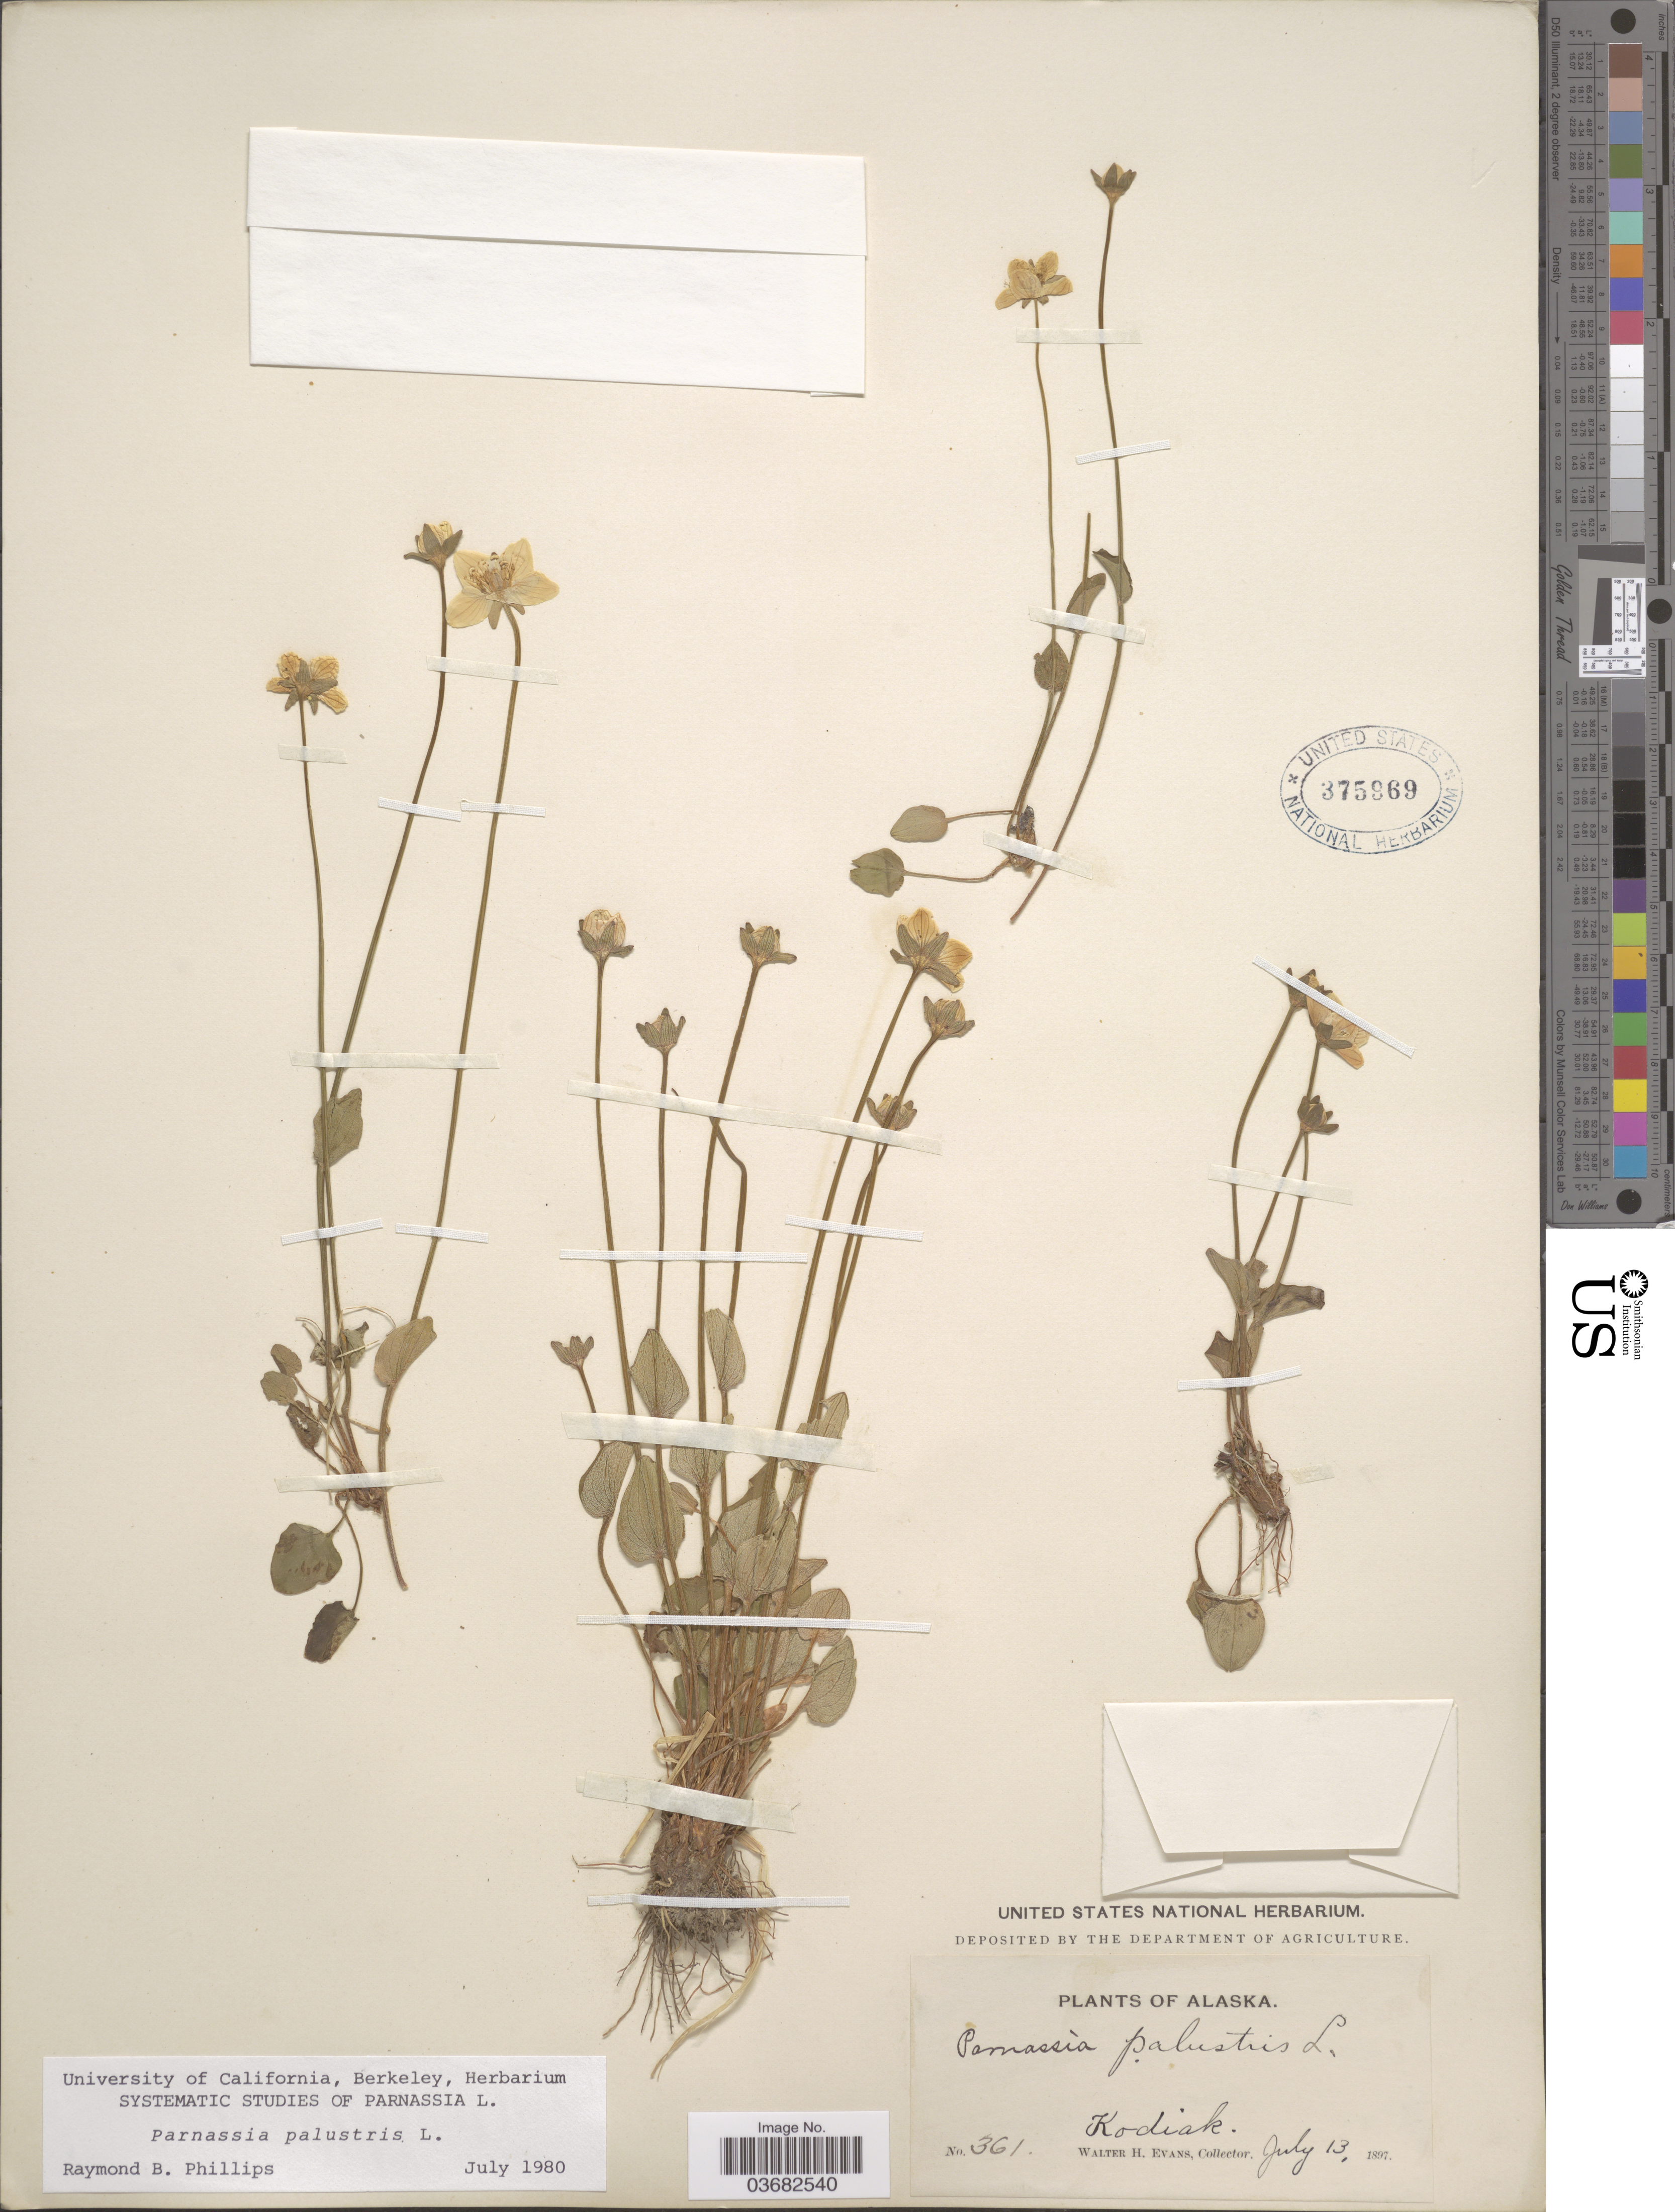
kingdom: Plantae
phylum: Tracheophyta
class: Magnoliopsida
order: Celastrales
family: Parnassiaceae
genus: Parnassia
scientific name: Parnassia palustris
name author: L.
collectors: W. H. Evans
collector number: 361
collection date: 1897-07-13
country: United States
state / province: Alaska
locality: Kodiak.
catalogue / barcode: US 375869